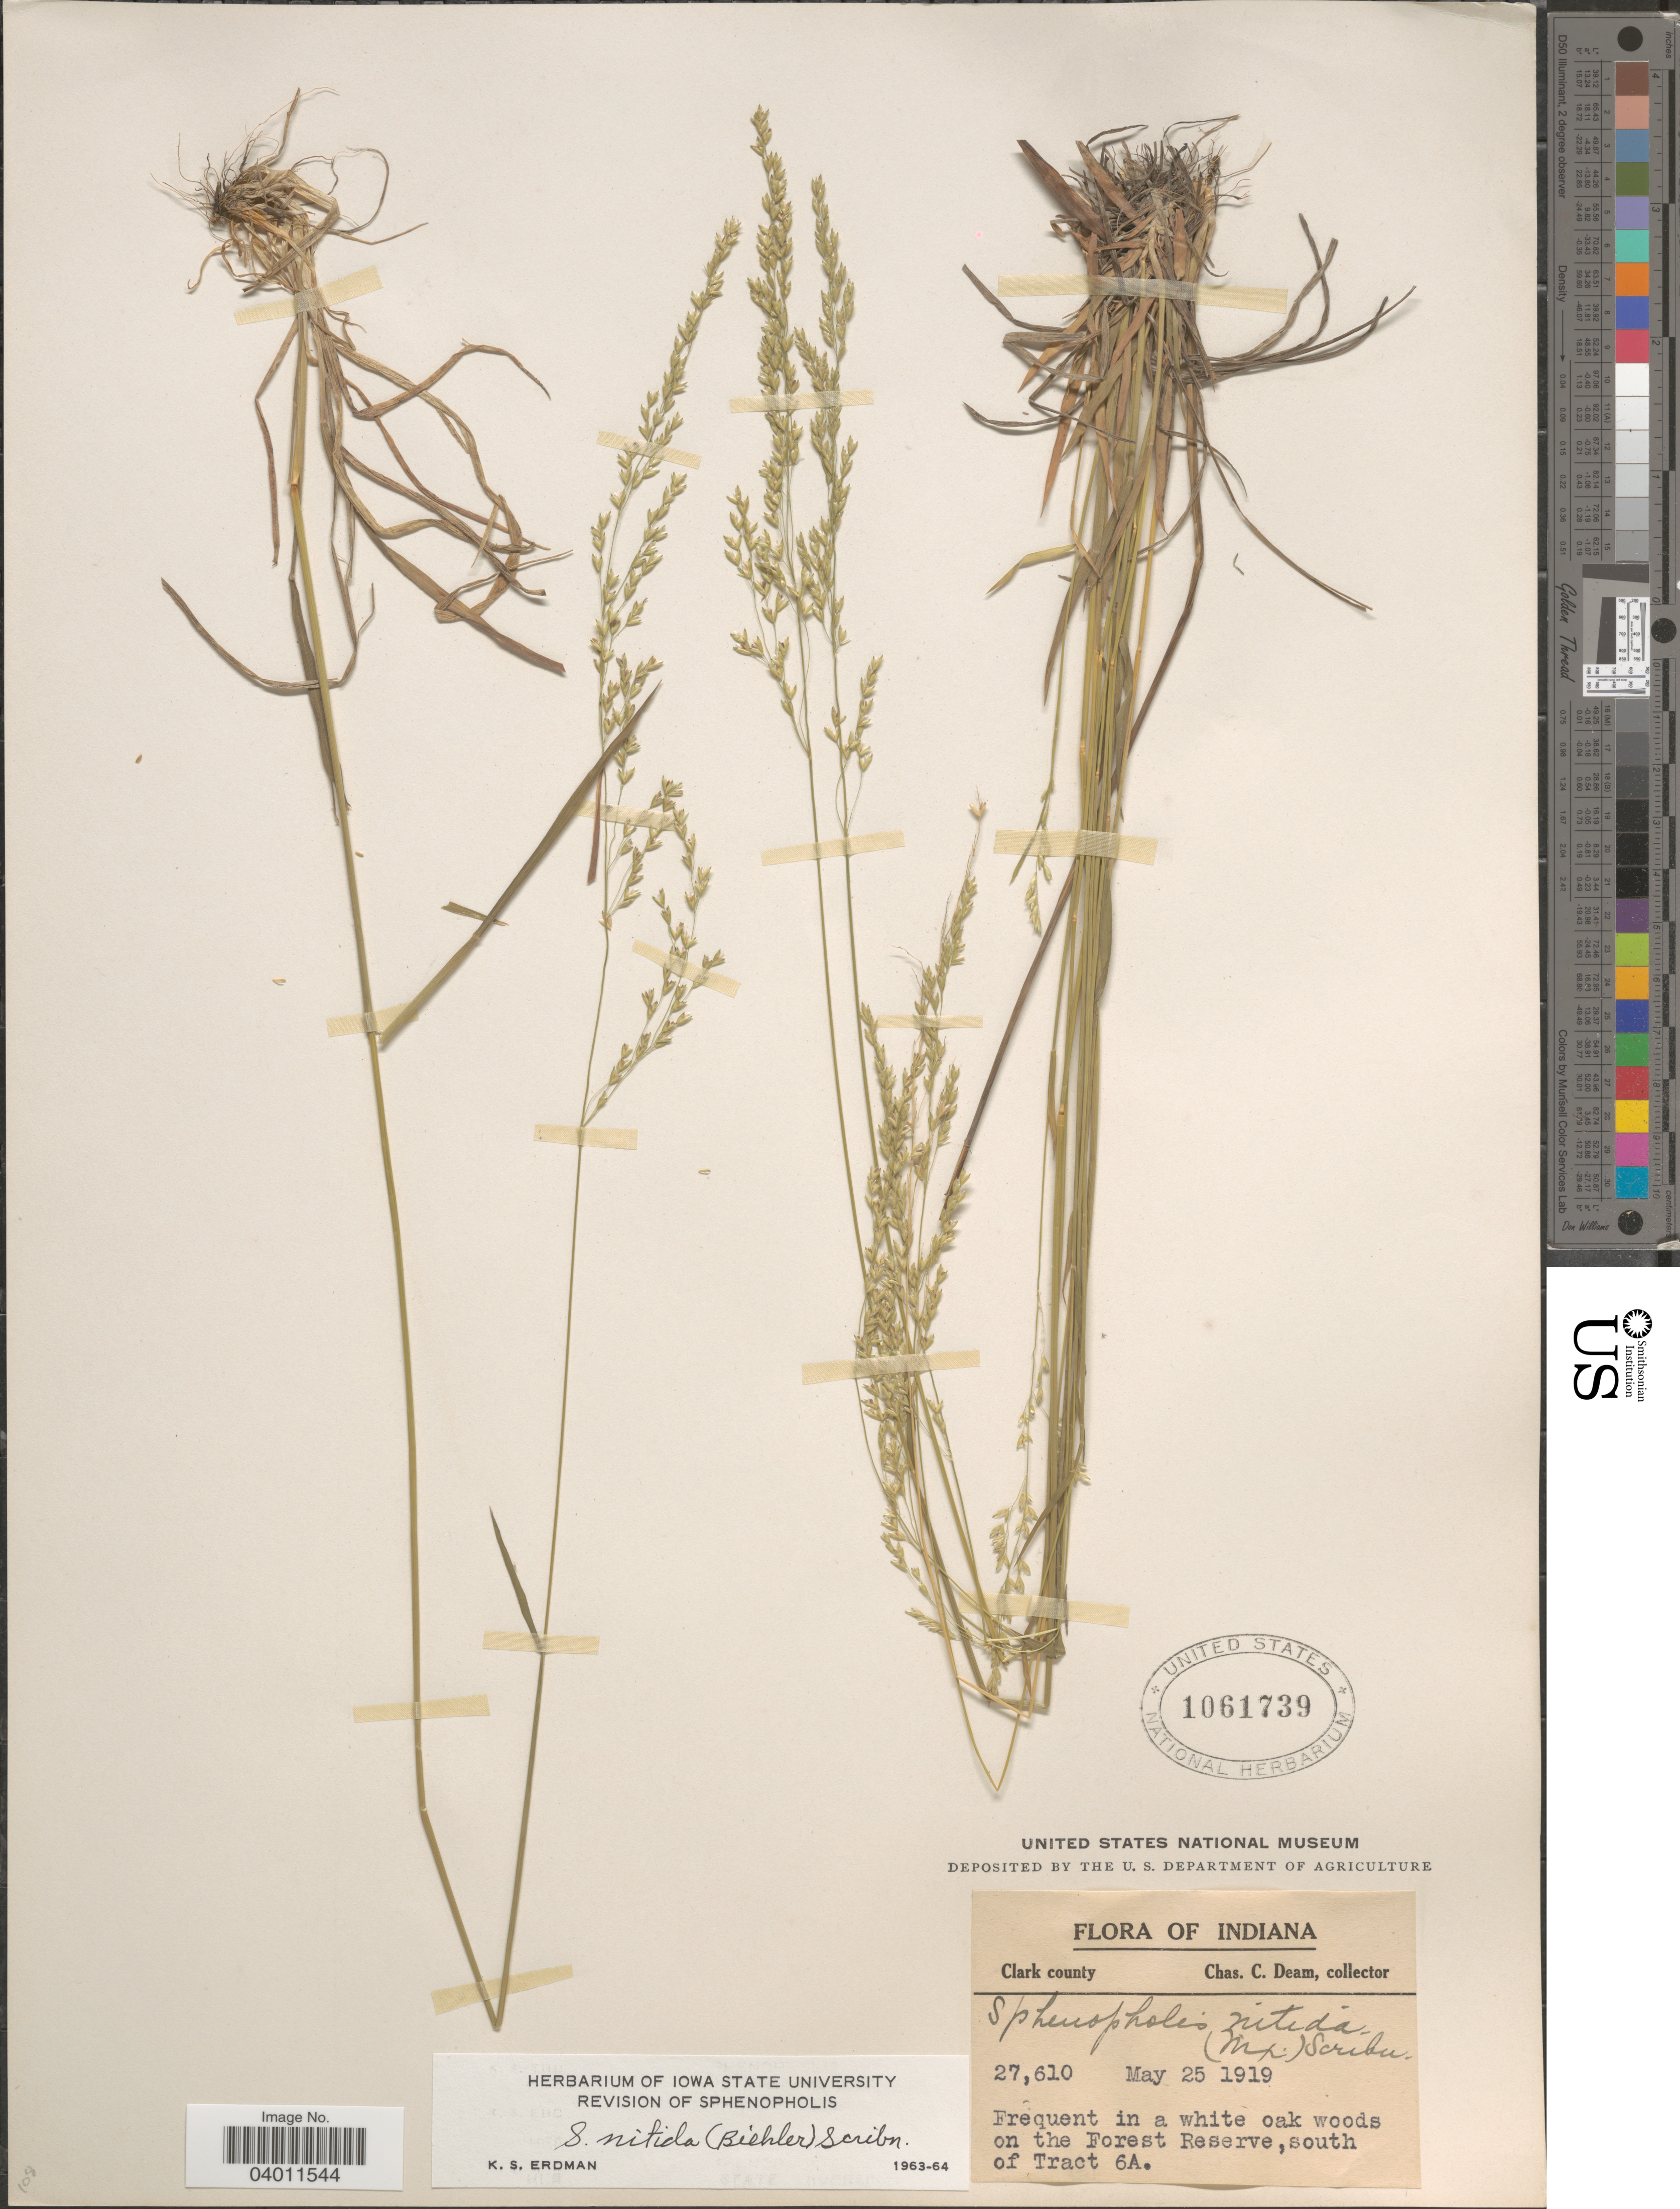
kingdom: Plantae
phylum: Tracheophyta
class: Liliopsida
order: Poales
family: Poaceae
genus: Sphenopholis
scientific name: Sphenopholis nitida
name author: (Biehler) Scribn.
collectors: C. C. Deam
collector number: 27610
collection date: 1919-05-25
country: United States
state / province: Indiana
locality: Clark county. In a white oak woods on the Forest Reserve, south of Tract 6A.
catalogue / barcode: US 1061739